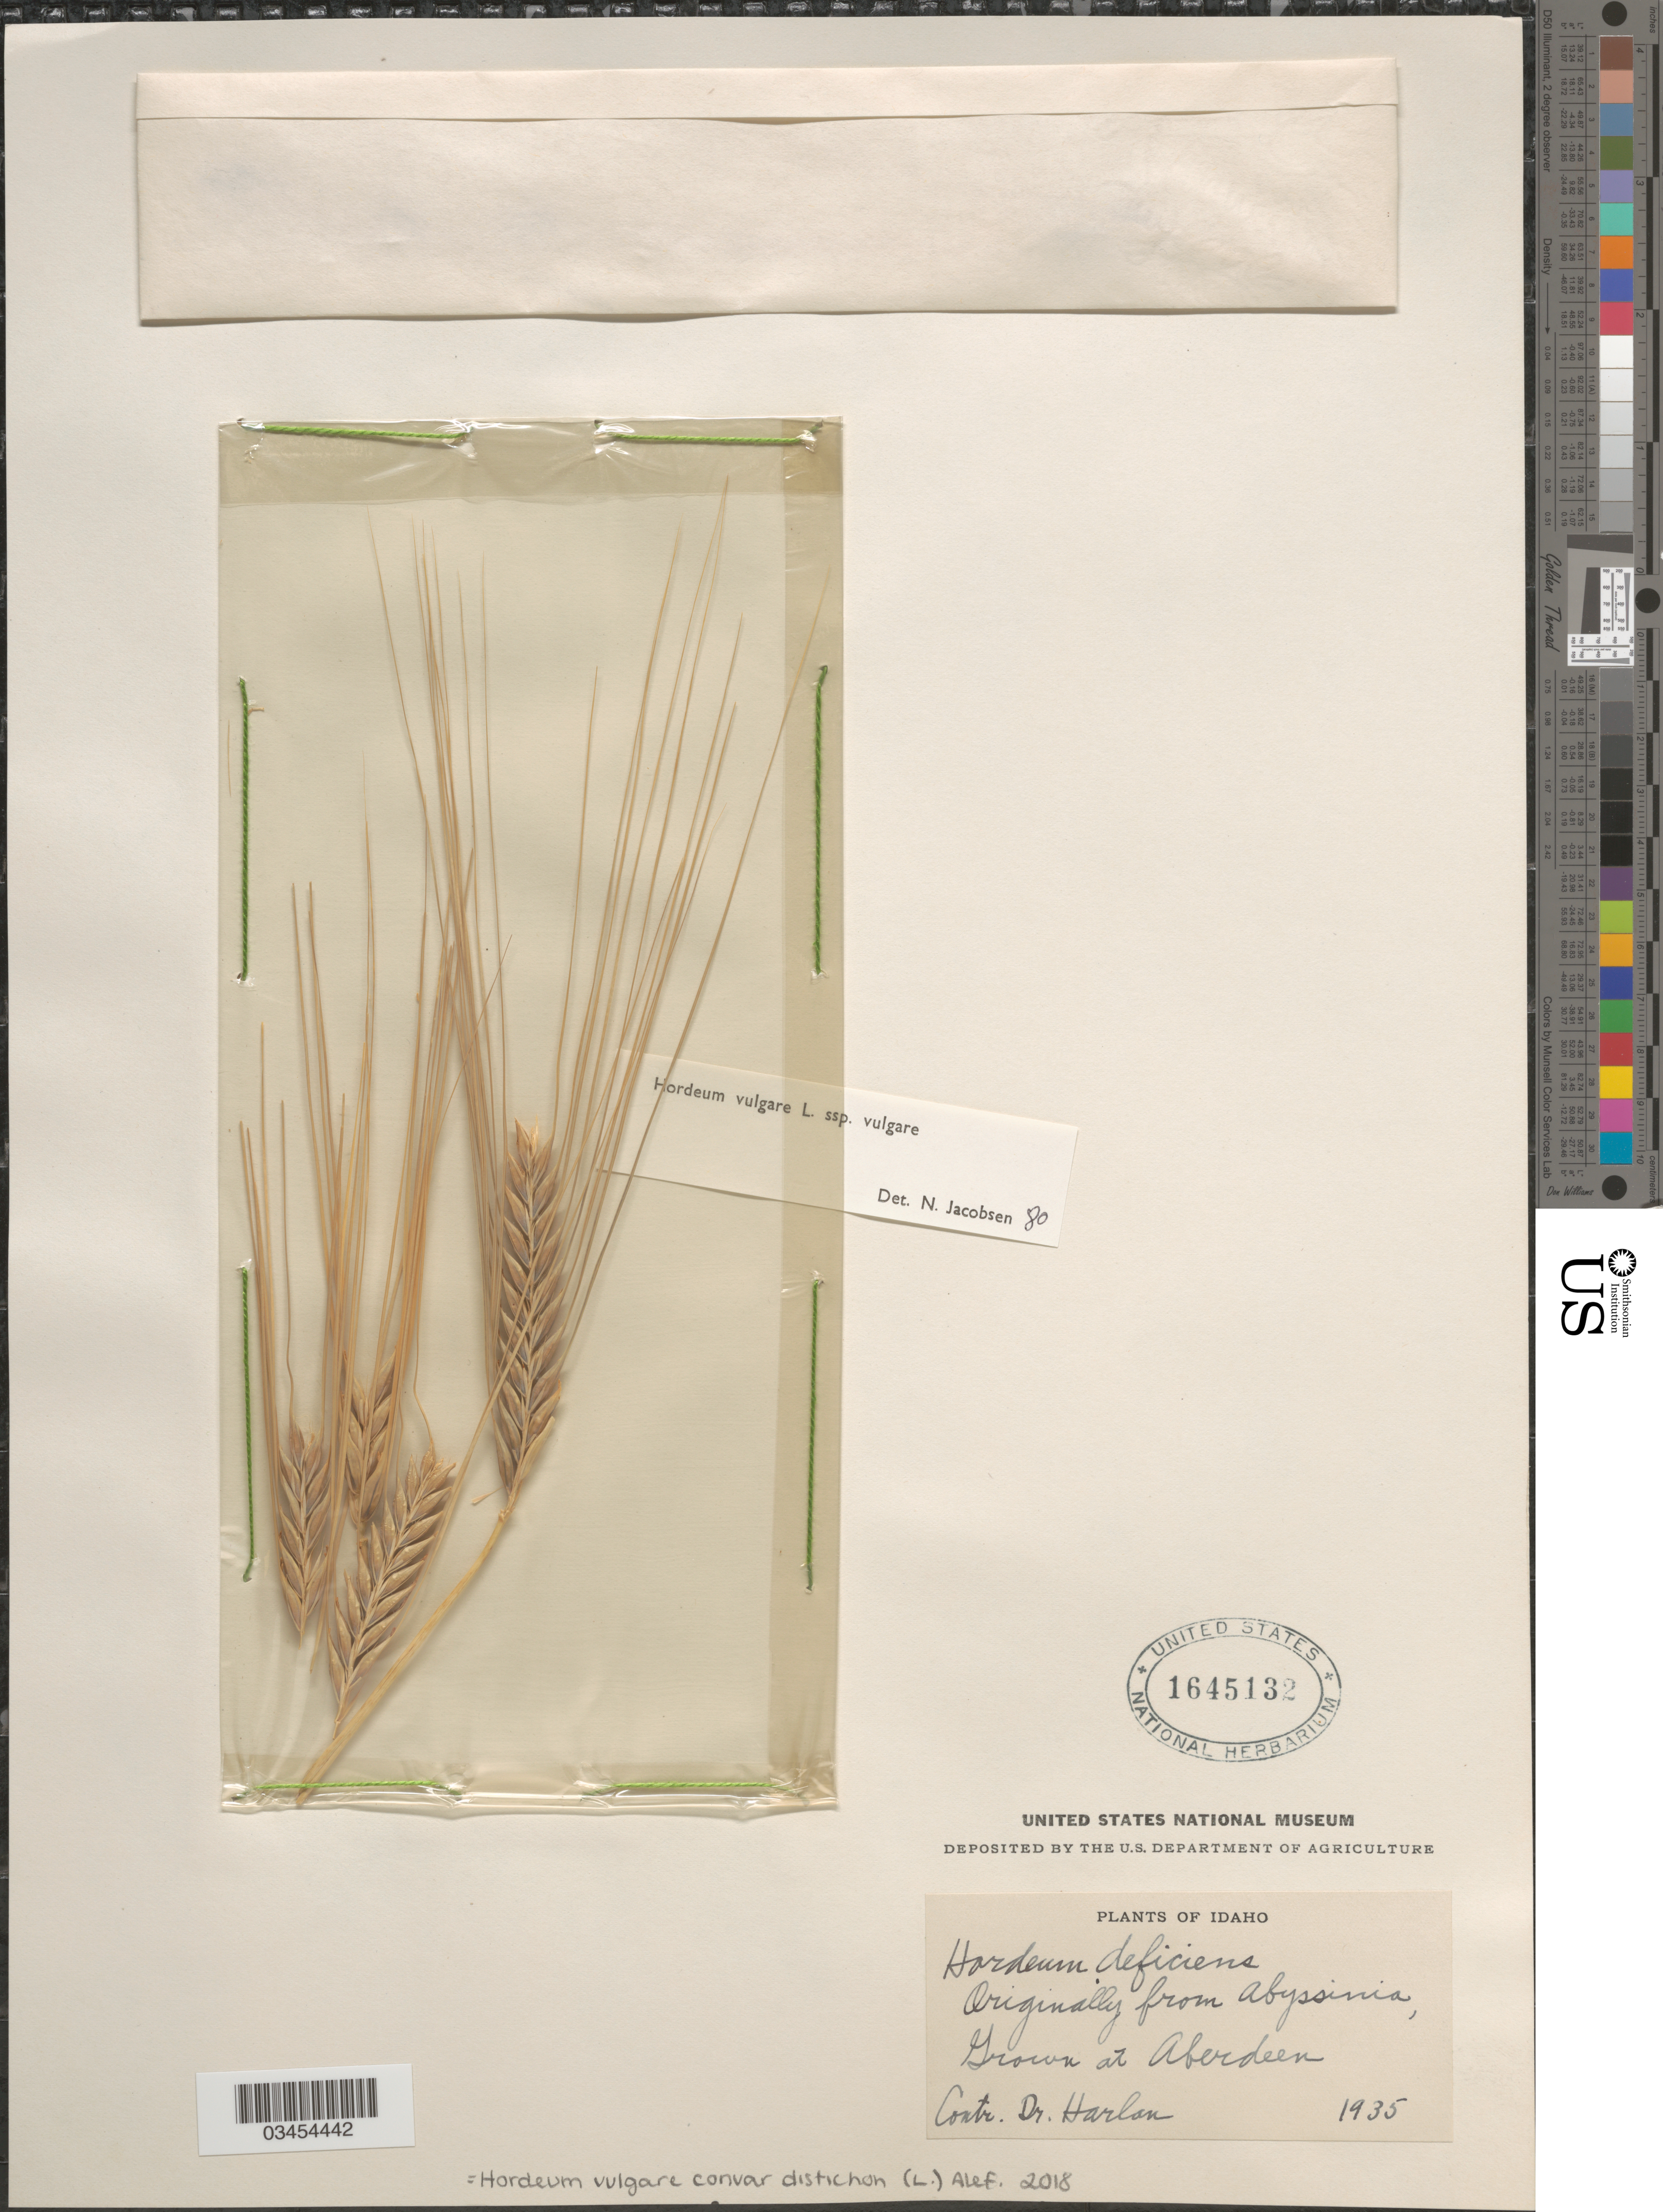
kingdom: Plantae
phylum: Tracheophyta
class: Liliopsida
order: Poales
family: Poaceae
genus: Hordeum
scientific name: Hordeum vulgare convar distichon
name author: (L.) Alef.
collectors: Harlan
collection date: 1935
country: United States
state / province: Idaho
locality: Aberdeen.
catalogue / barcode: US 1645132